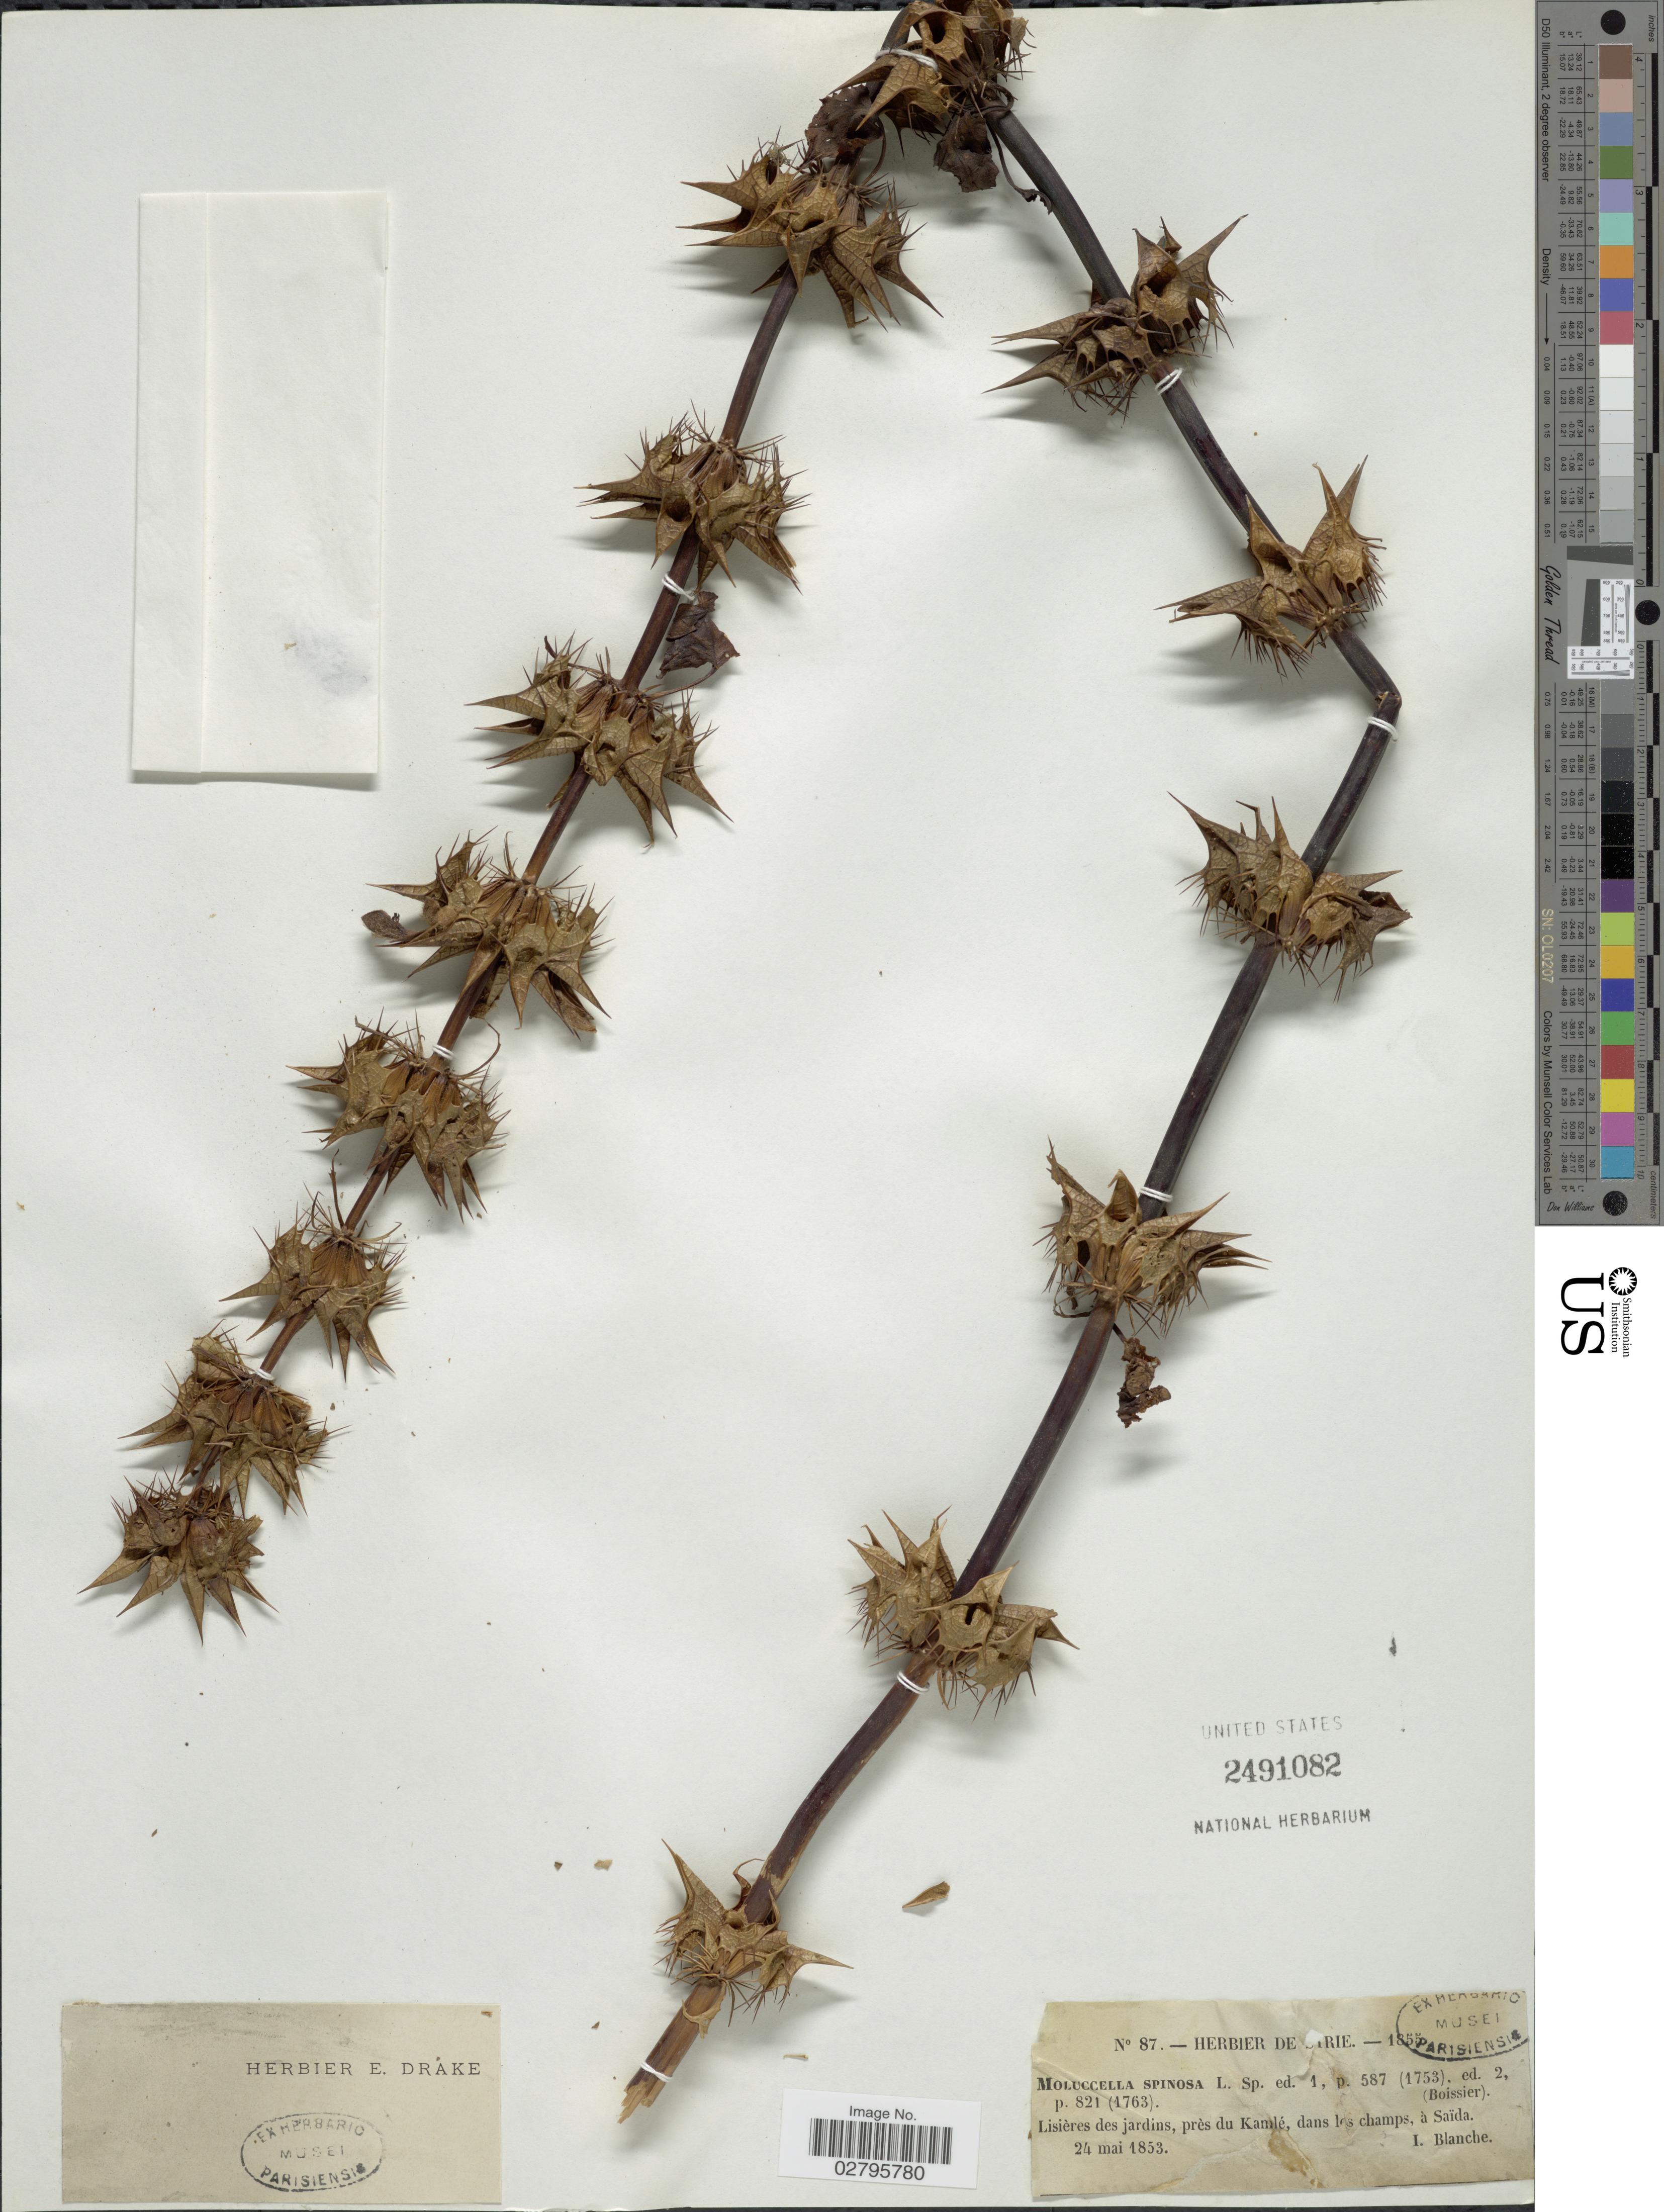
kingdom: Plantae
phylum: Tracheophyta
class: Magnoliopsida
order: Lamiales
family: Lamiaceae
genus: Moluccella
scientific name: Moluccella spinosa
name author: L.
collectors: I. Blanche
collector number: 87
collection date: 1853-05-24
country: Lebanon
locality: Lisières des jardins, près du Kamlé, dans les champs, à Saïda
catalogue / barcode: US 2491082